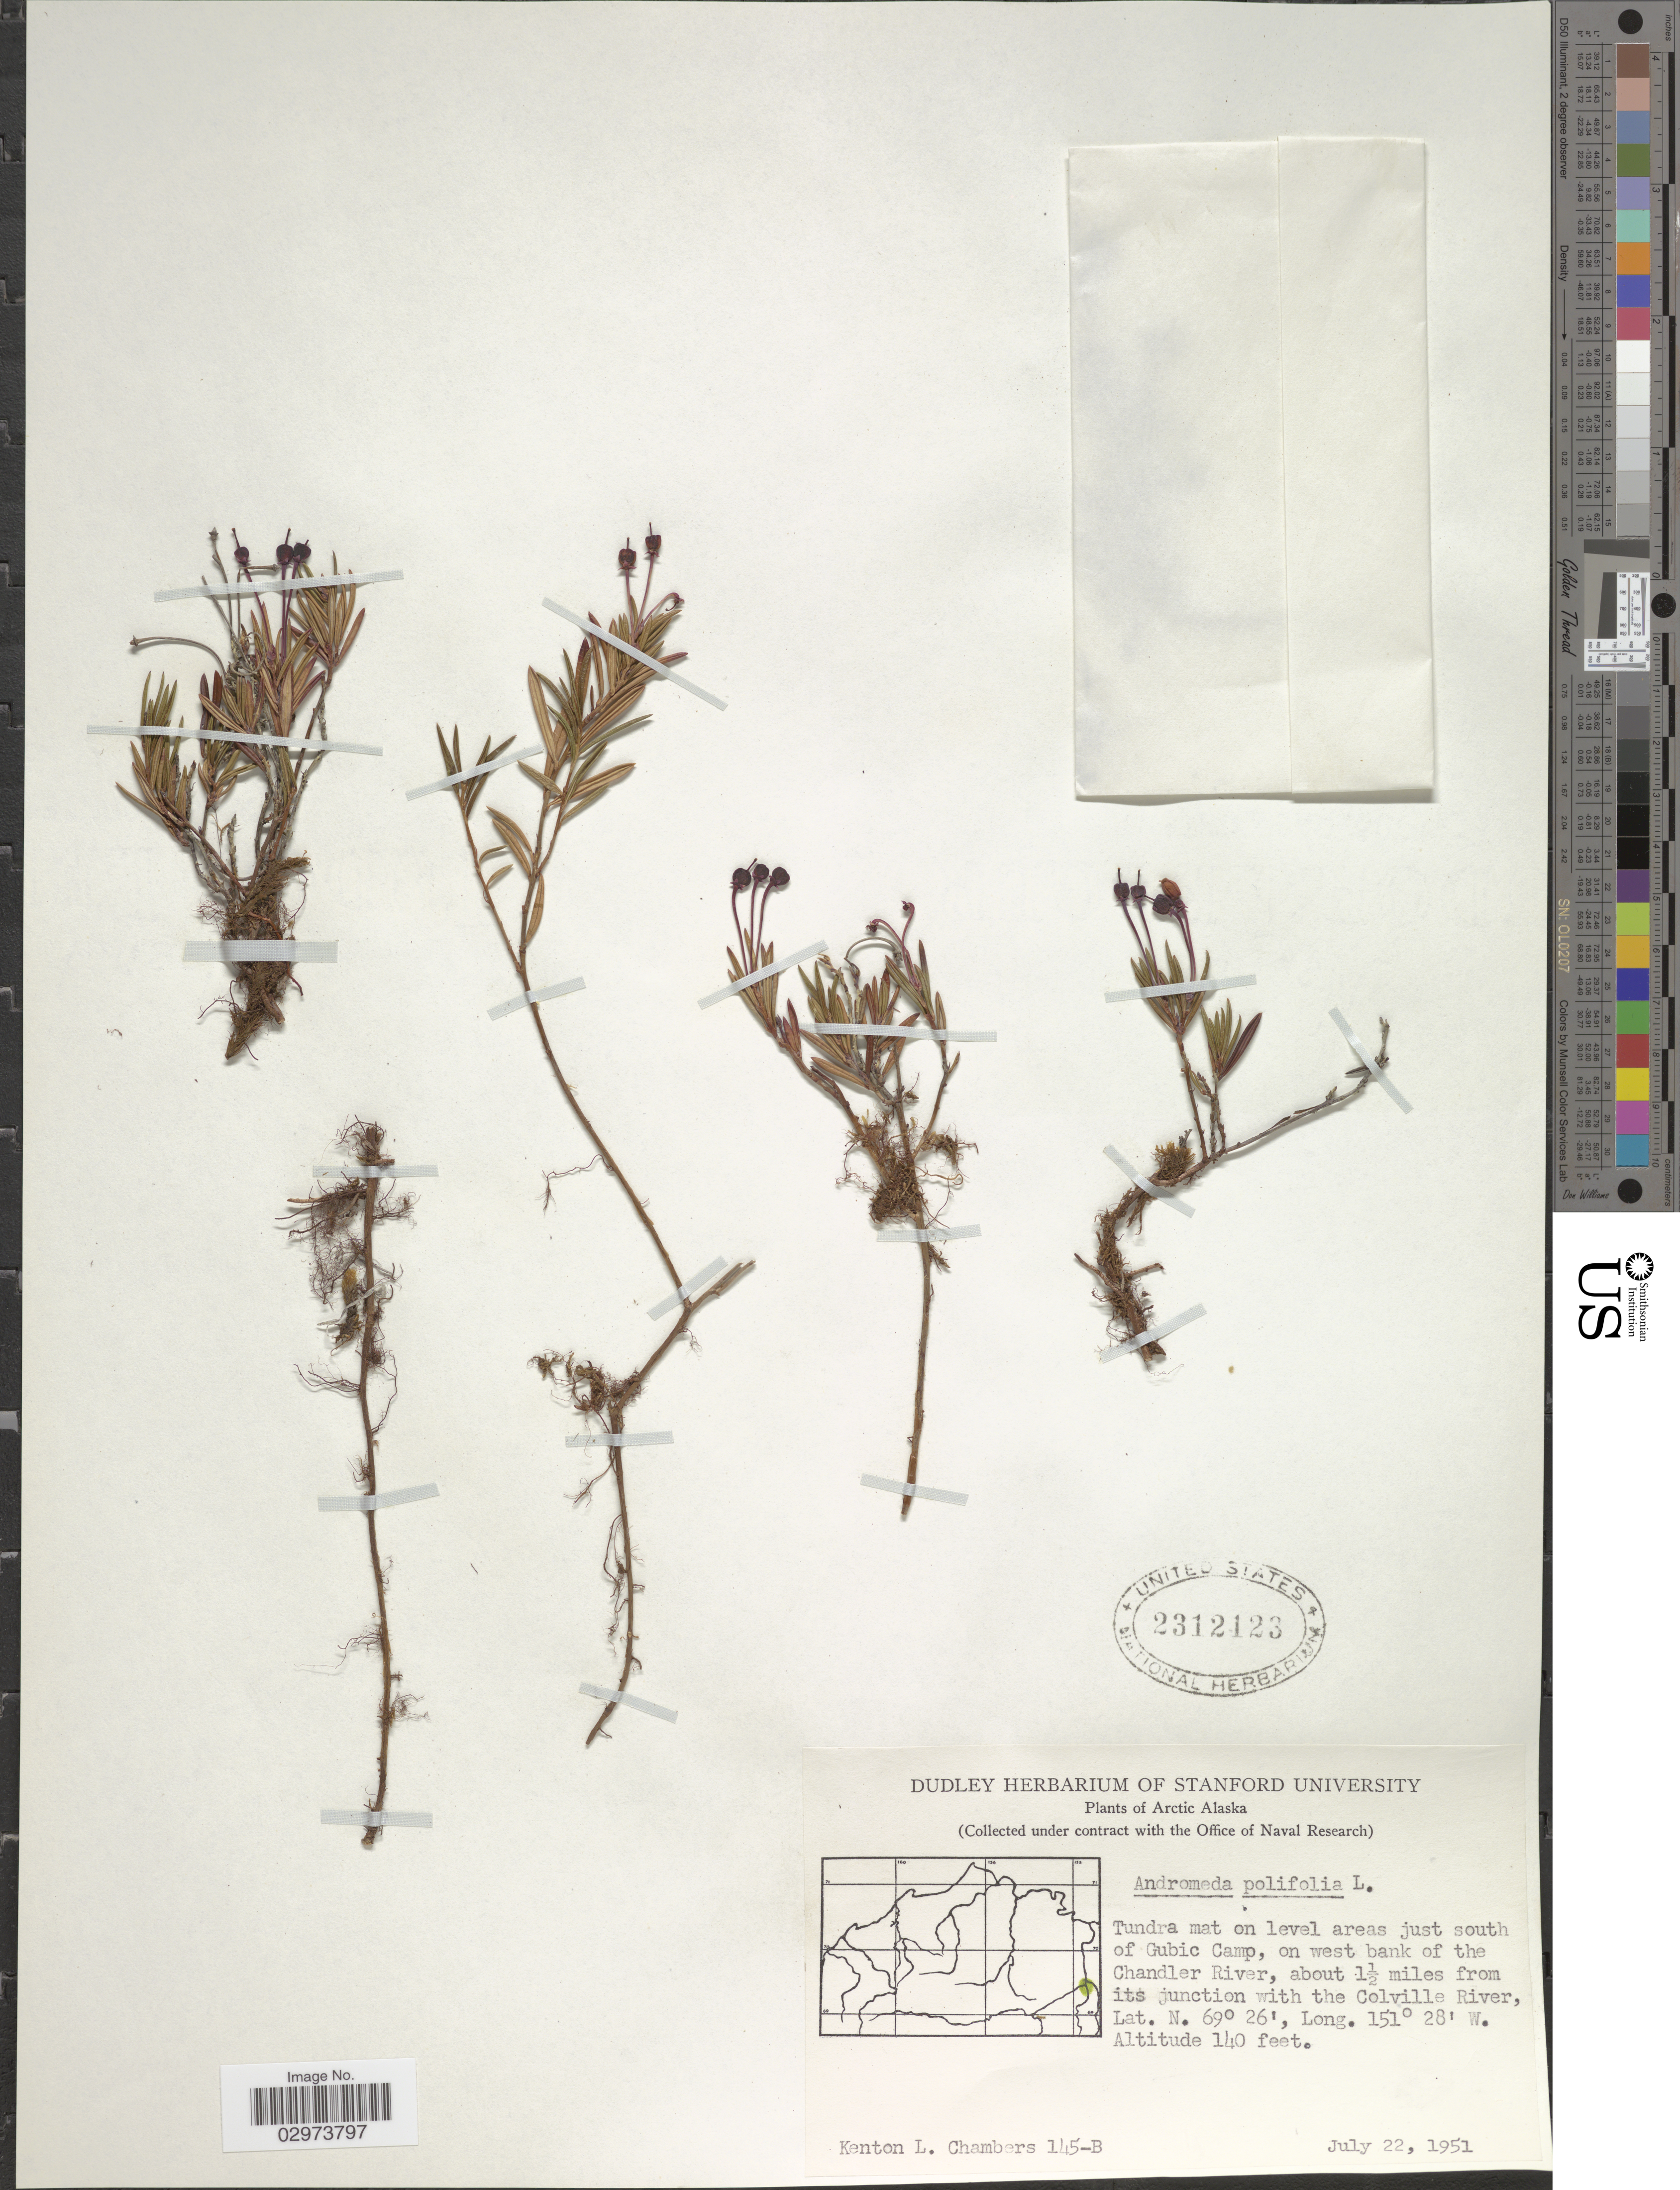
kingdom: Plantae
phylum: Tracheophyta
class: Magnoliopsida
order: Ericales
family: Ericaceae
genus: Andromeda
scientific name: Andromeda polifolia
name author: L.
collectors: K. L. Chambers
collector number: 145-B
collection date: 1951-07-22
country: United States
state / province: Alaska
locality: Arctic Alaska. Just south of Gubic Camp, on west bank of the Chandler River, about 1½ miles from its junction with the Colville River.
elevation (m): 43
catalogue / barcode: US 2312123